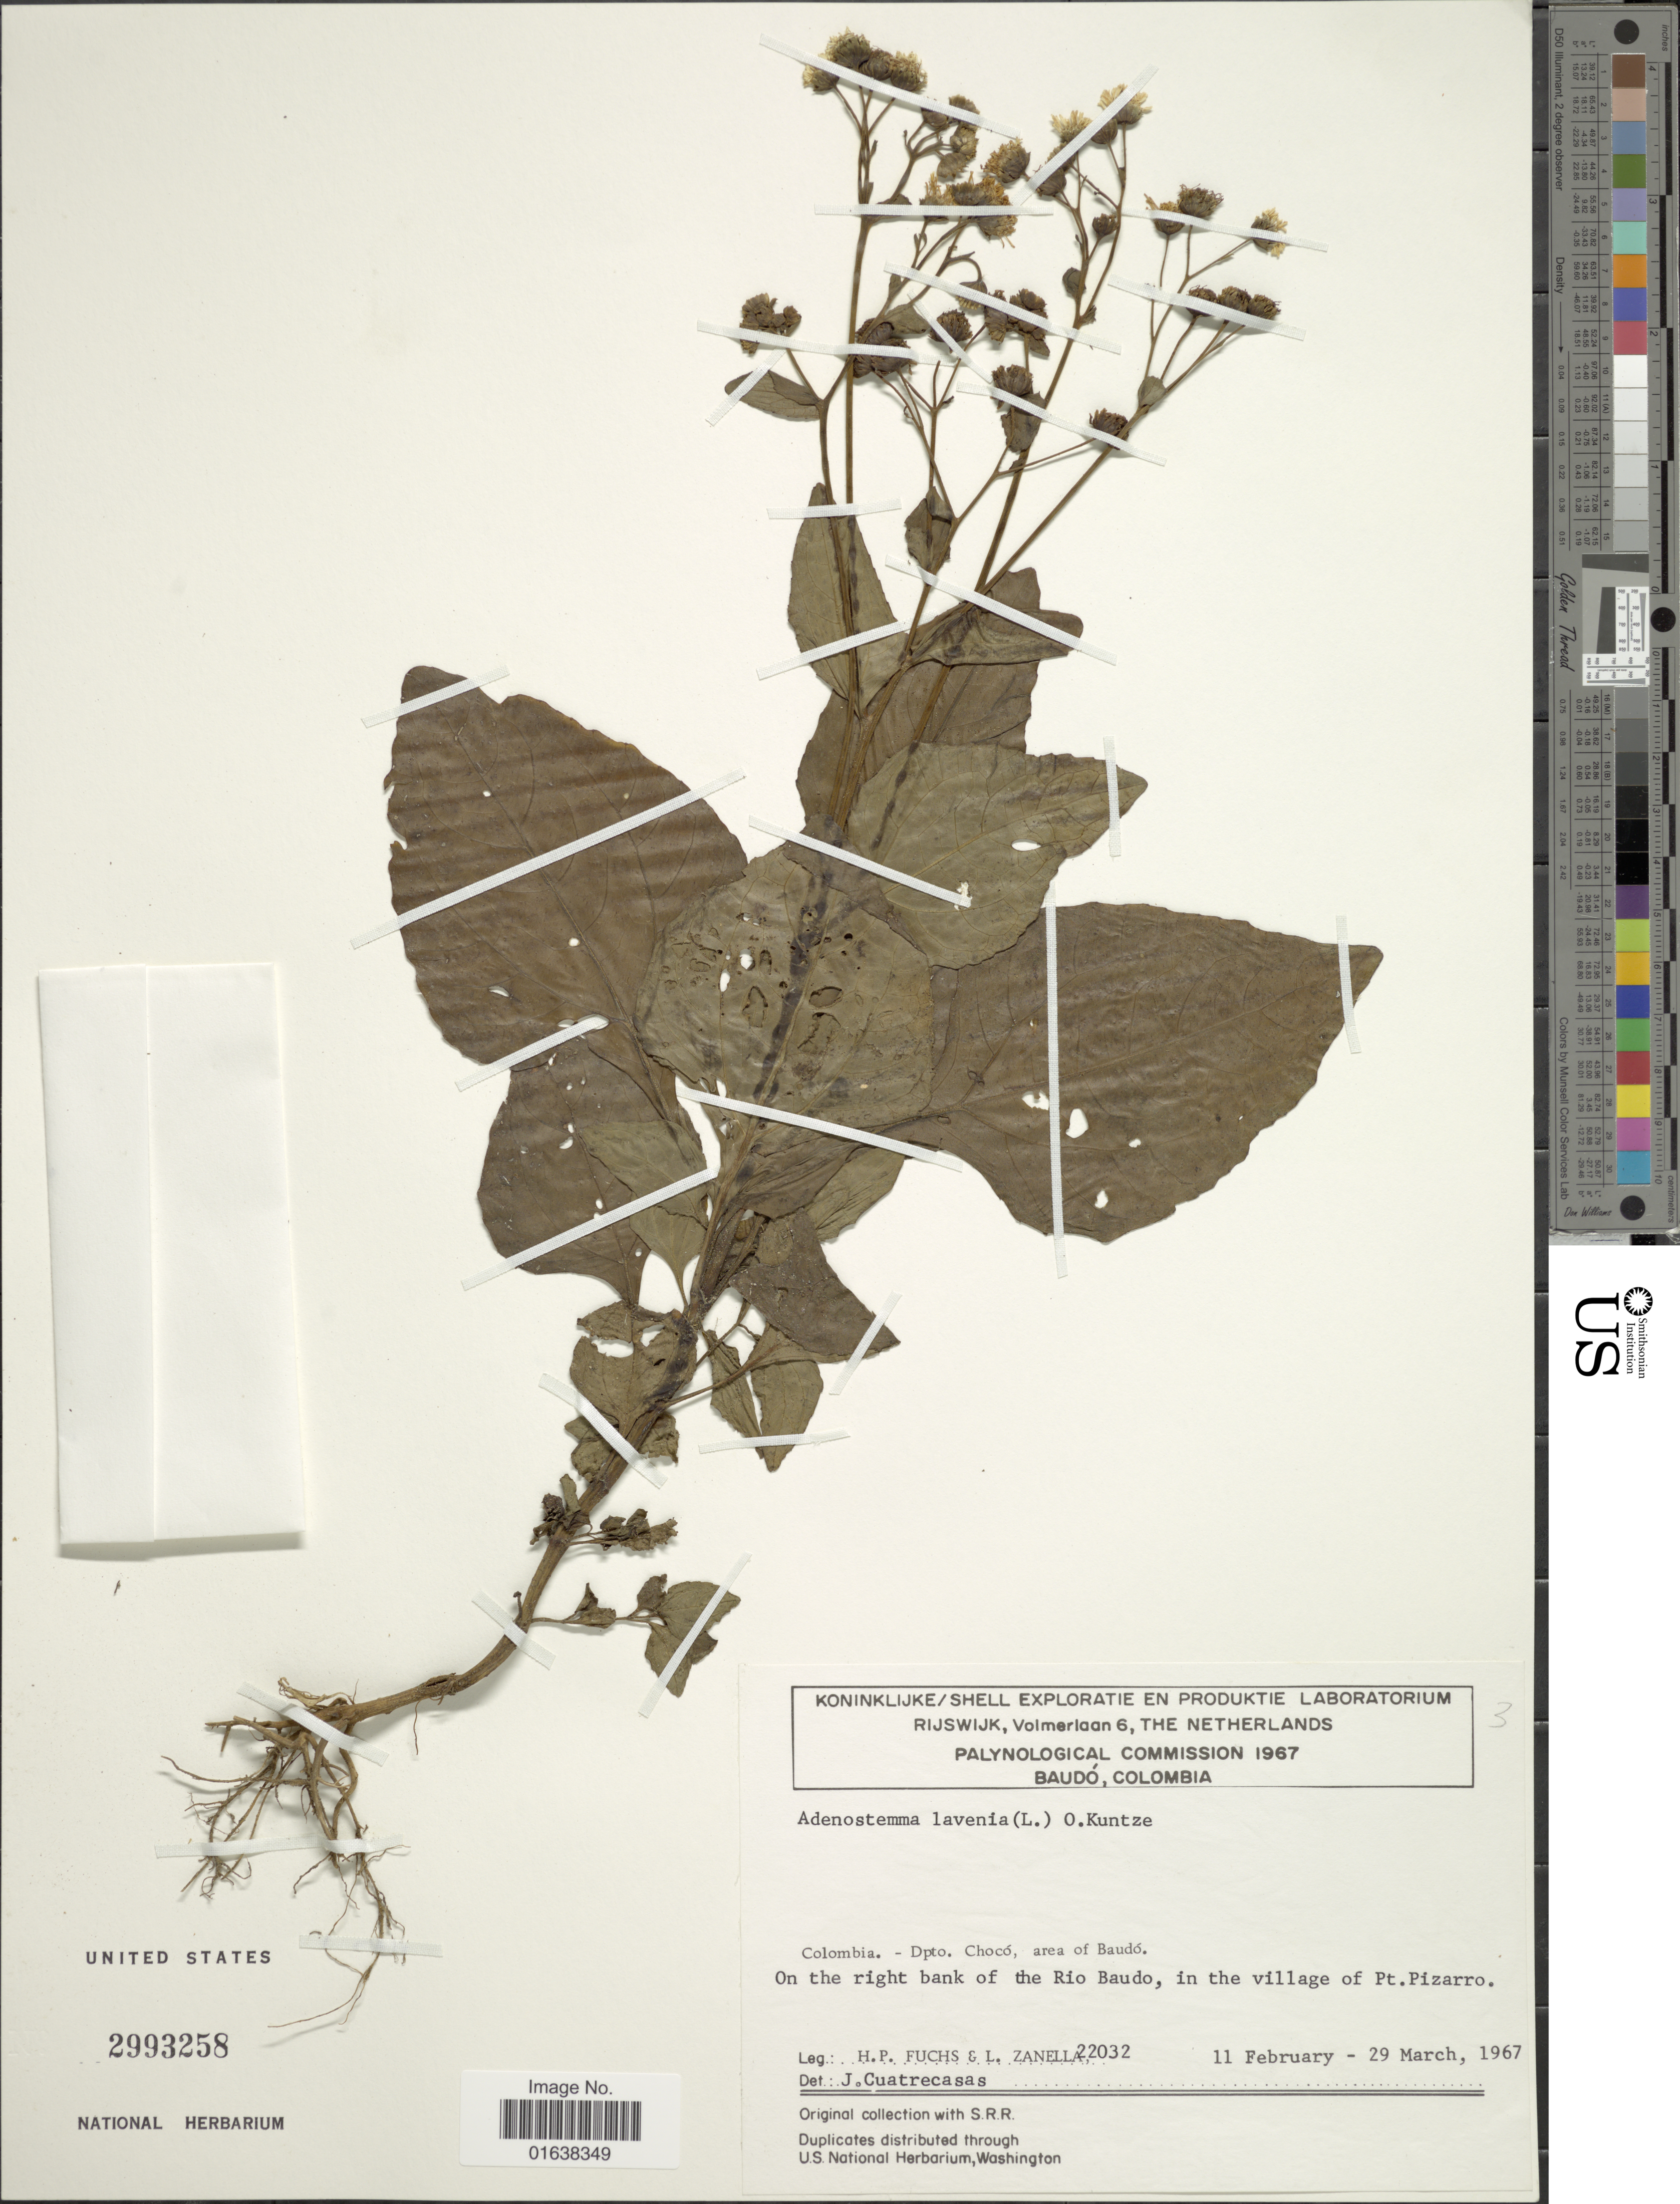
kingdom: Plantae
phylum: Tracheophyta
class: Magnoliopsida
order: Asterales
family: Asteraceae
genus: Adenostemma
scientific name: Adenostemma platyphyllum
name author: Cass.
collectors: H. P. Fuchs & L. Zanella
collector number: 22032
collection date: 1967-02-11/1967-03-29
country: Colombia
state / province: Chocó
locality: Colombia. - Dpto. Chocó, area of Baudo. On the right bank of the Rio Baudo, in the village of Pt. Pizarro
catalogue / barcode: US 2993258